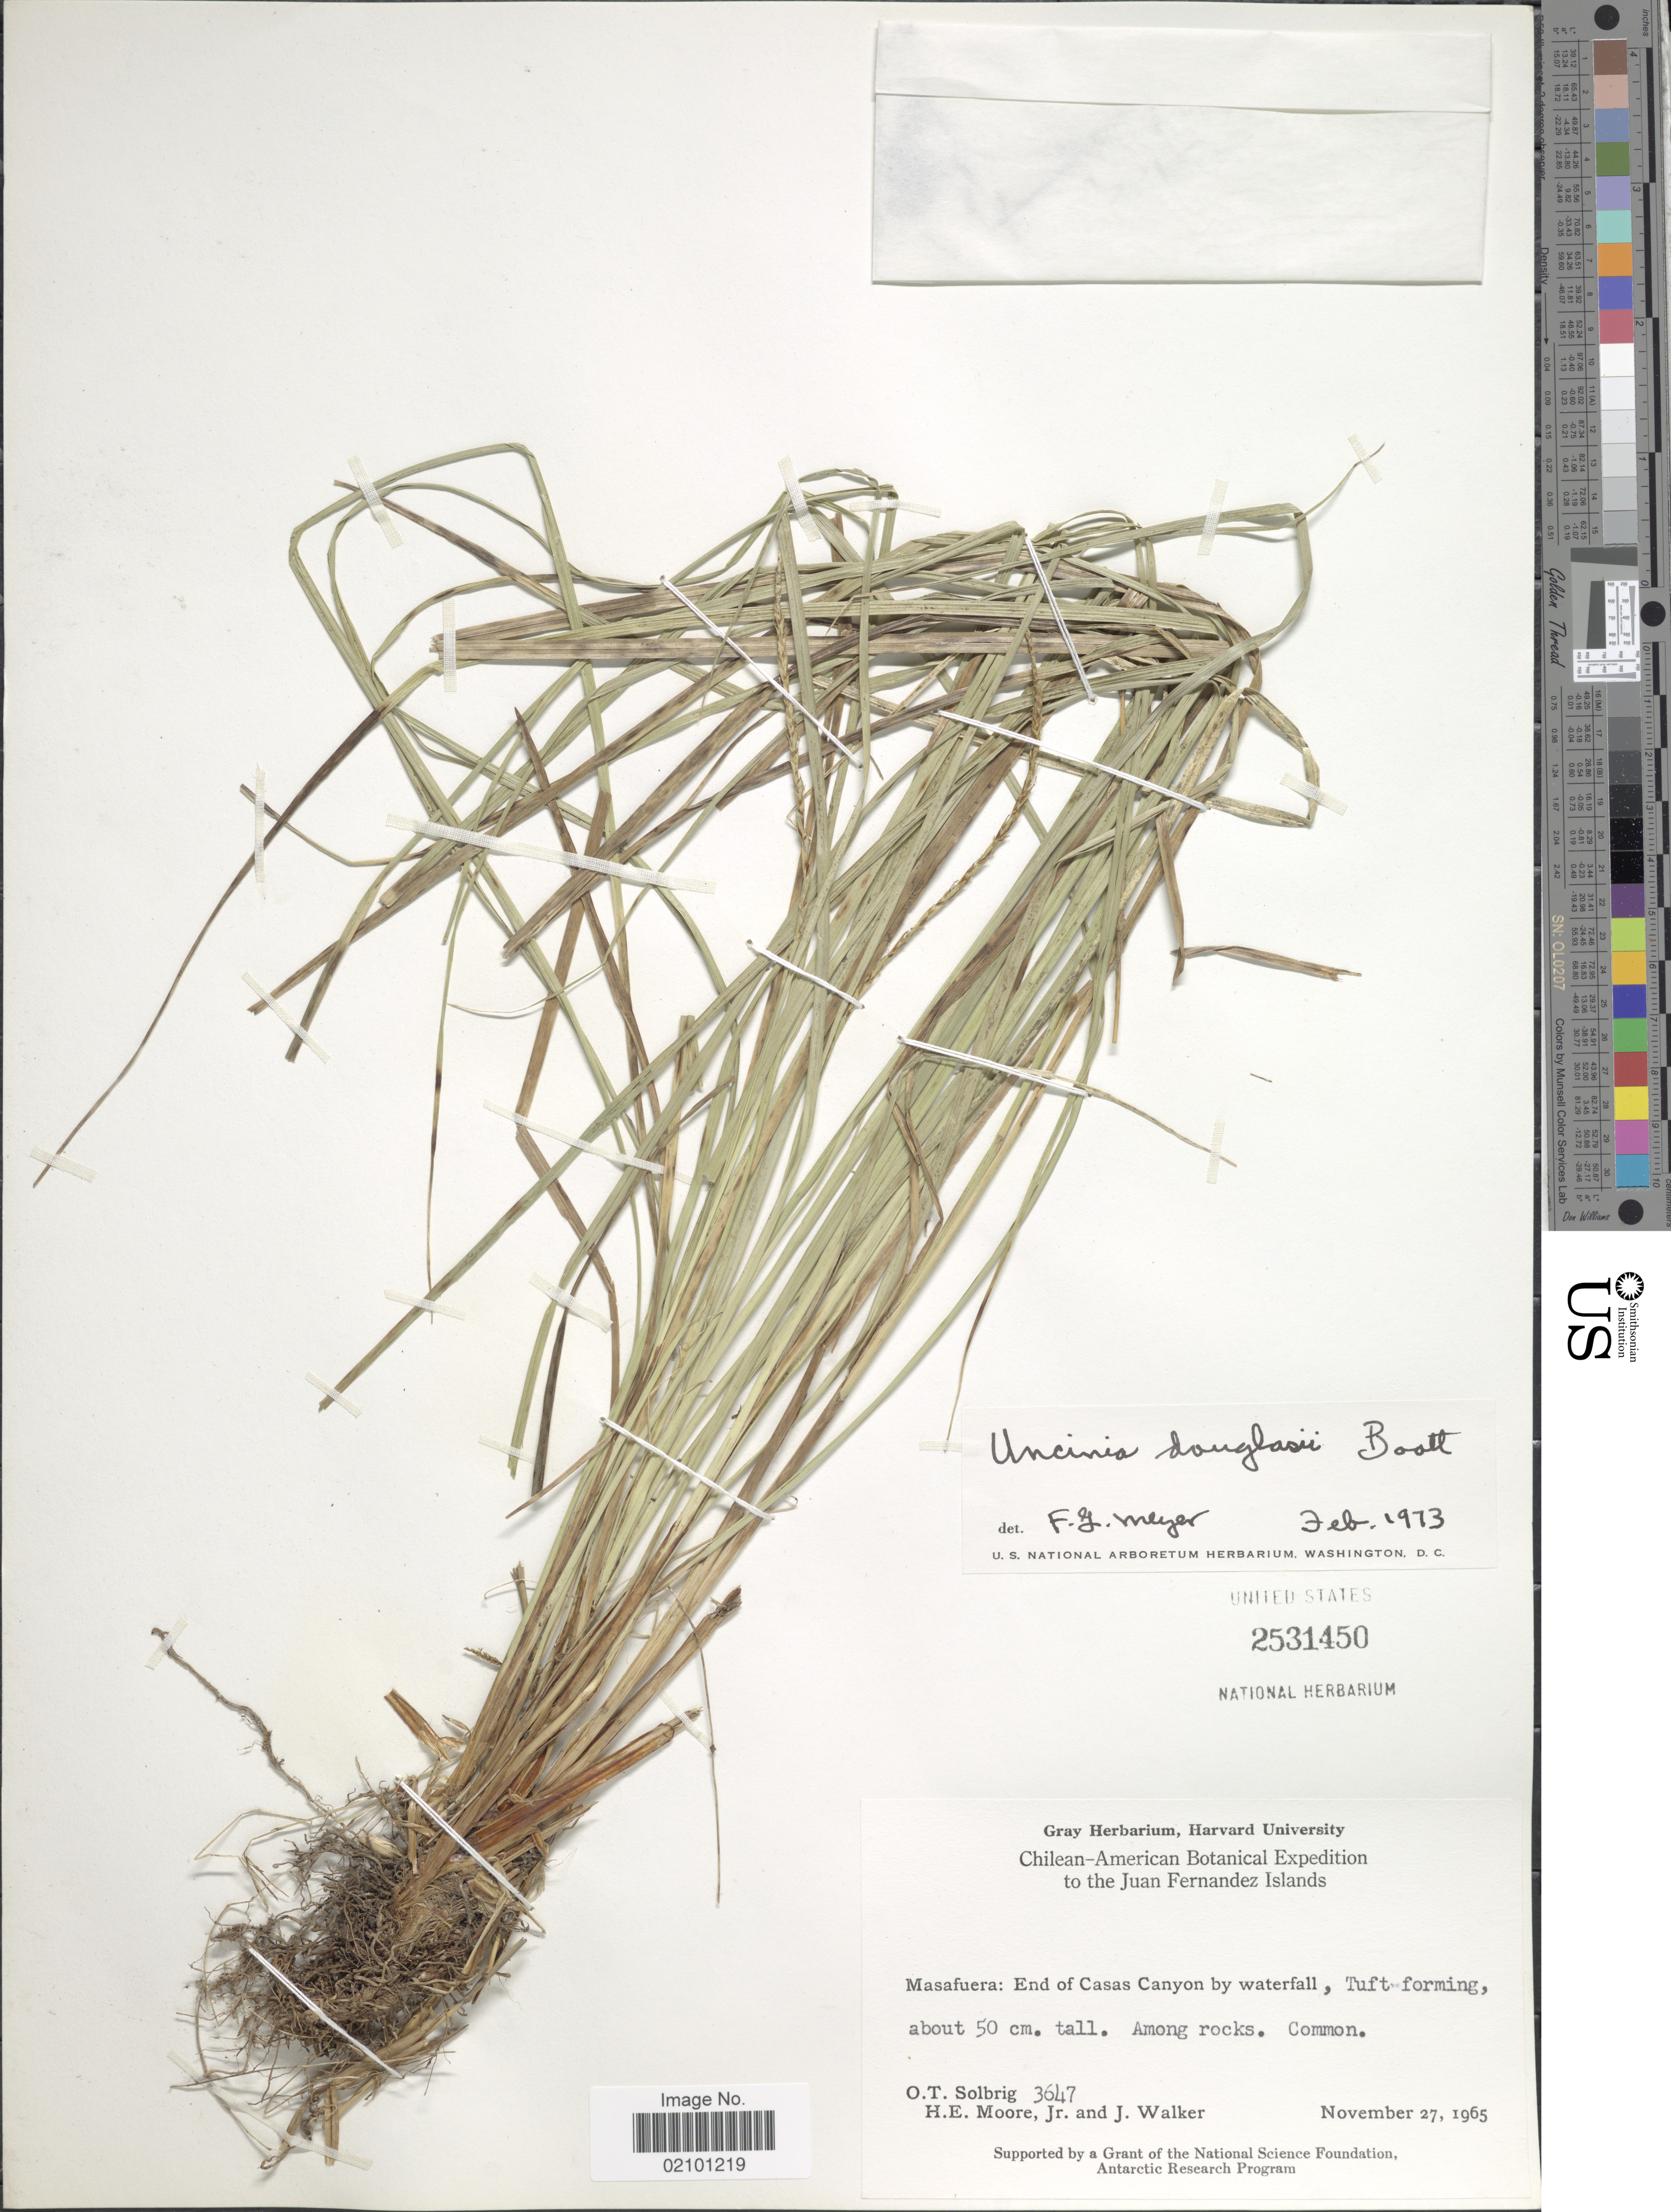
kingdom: Plantae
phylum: Tracheophyta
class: Liliopsida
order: Poales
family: Cyperaceae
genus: Carex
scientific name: Carex fernandesiana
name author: (Nees ex Boeckeler) J.R. Starr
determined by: Strong, Mark T., (BOT), Smithsonian Institution - National Museum of Natural History (UNITED STATES)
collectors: O. T. Solbrig, H. Moore & J. Walker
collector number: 3647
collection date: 1965-11-27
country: Chile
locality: Masafuera: End of Casas Canyon by waterfall, Tuft forming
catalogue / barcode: US 2531450